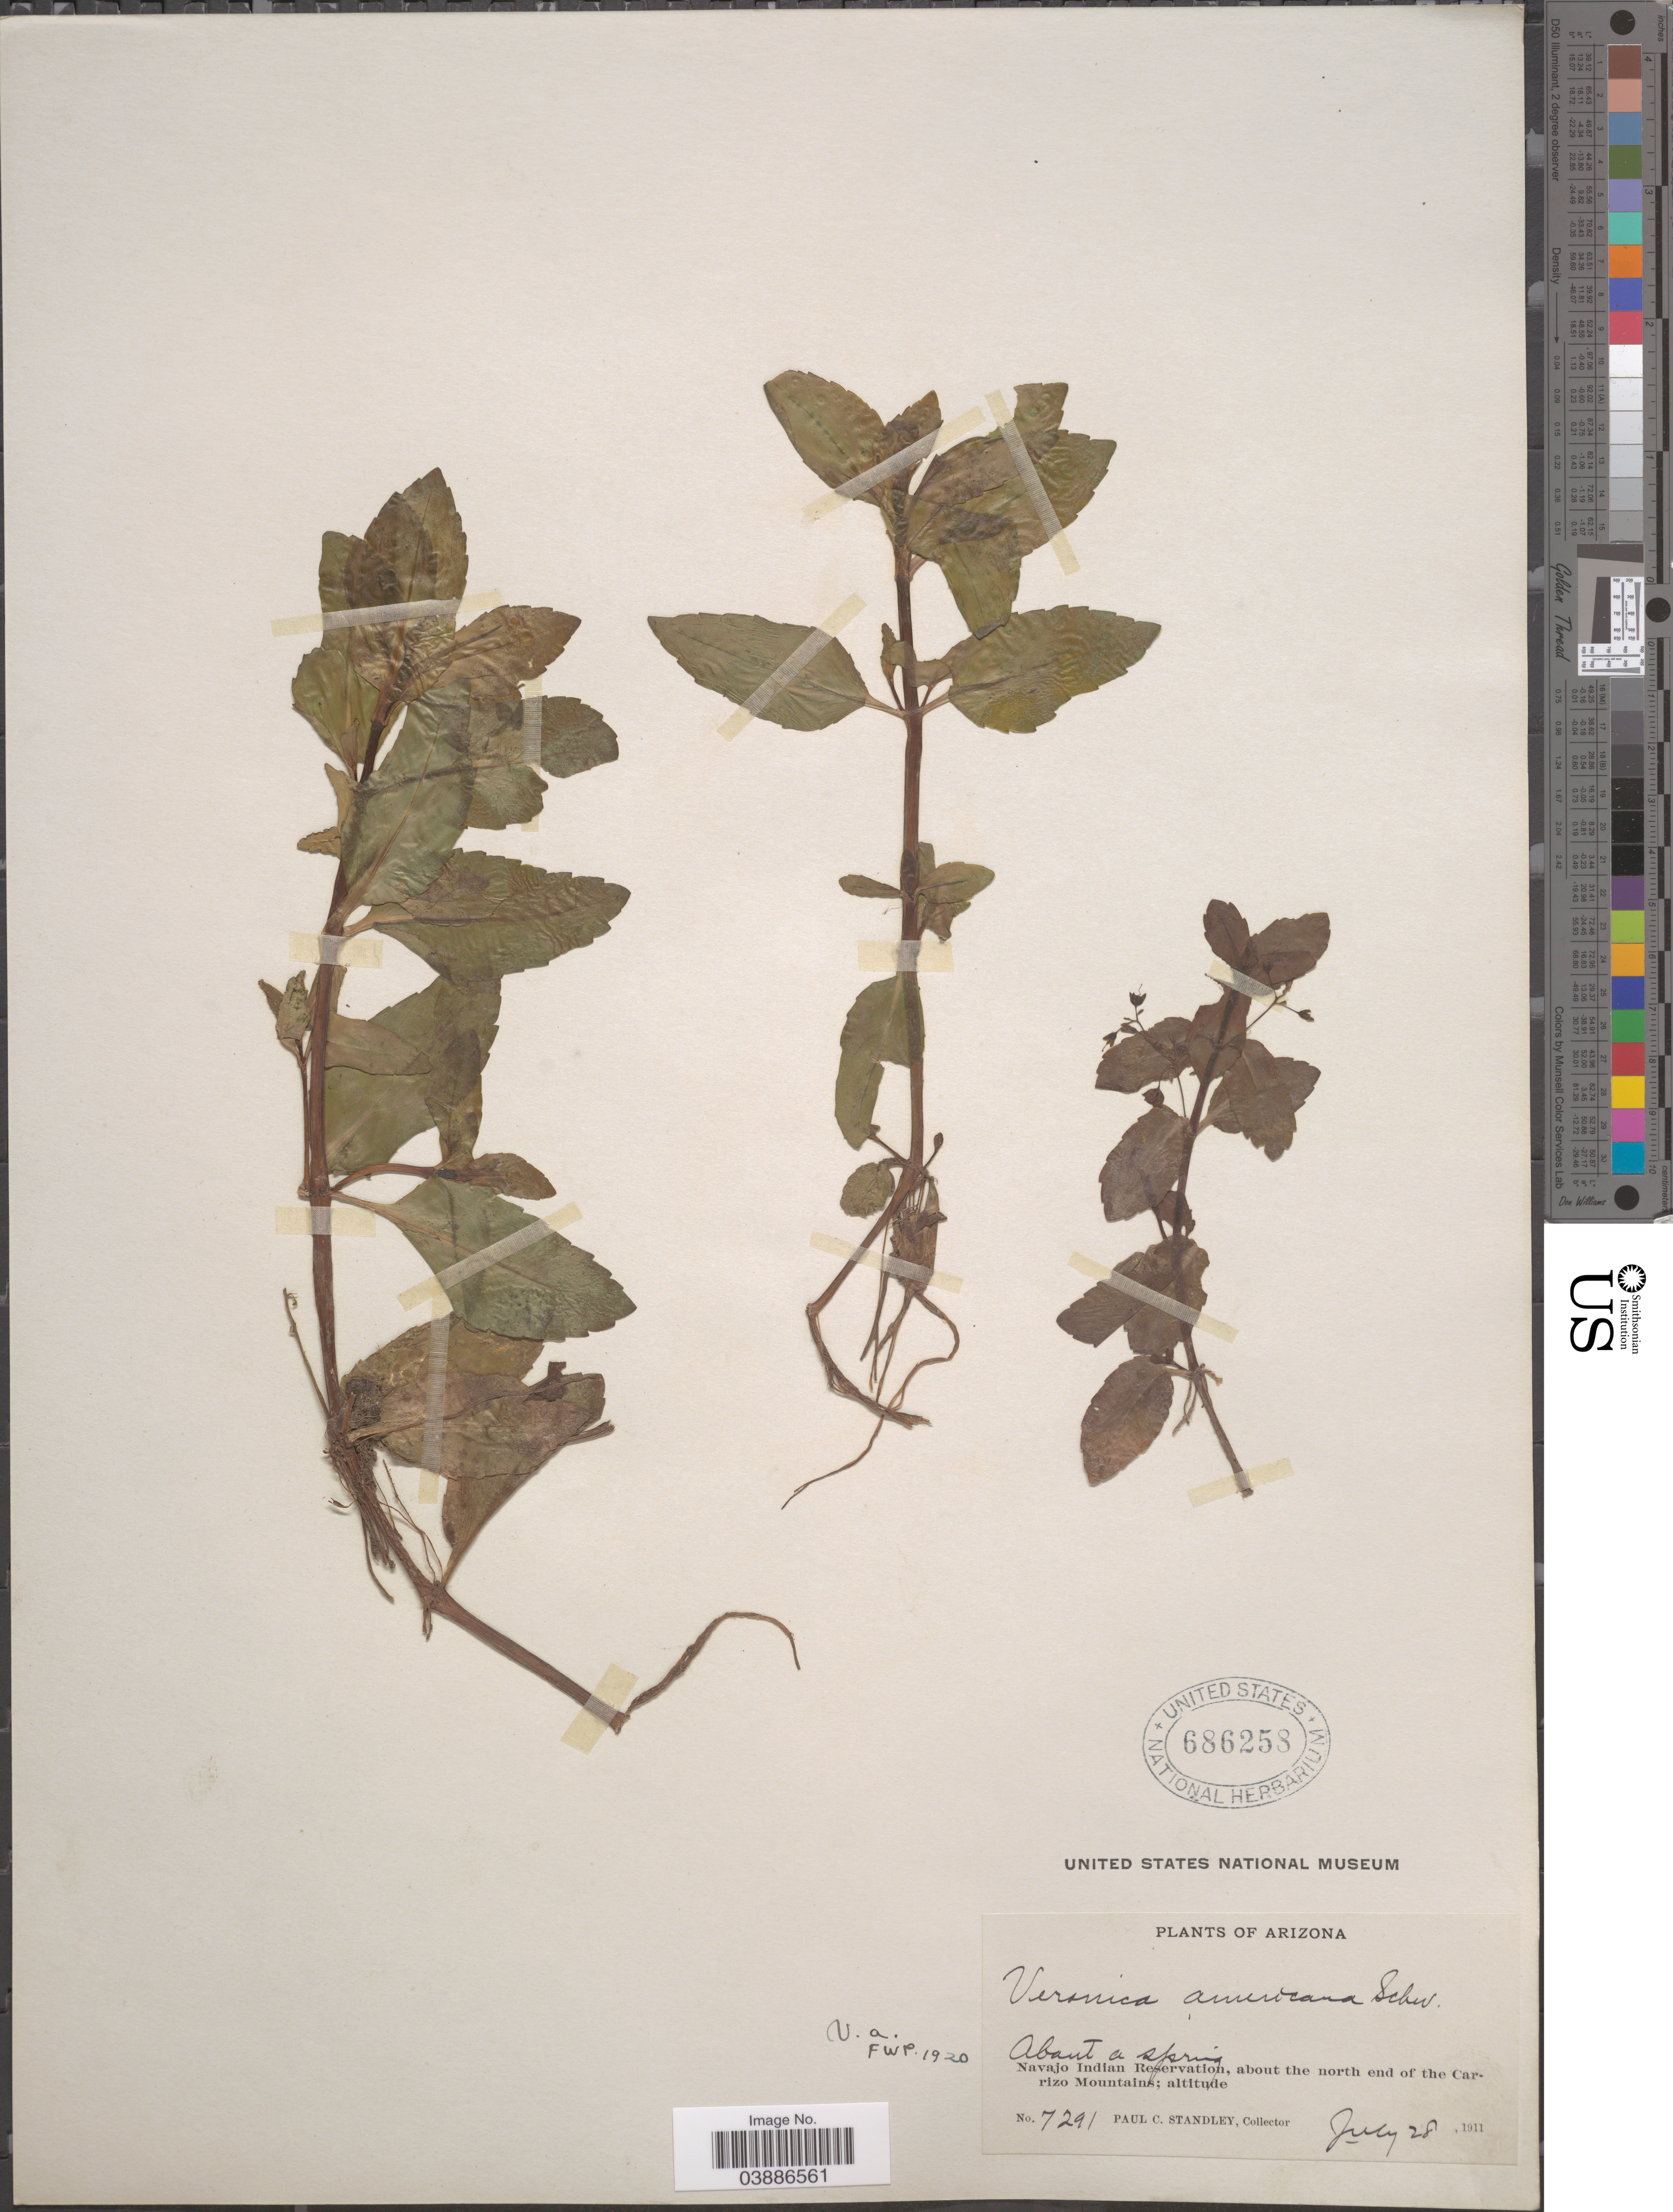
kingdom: Plantae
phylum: Tracheophyta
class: Magnoliopsida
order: Lamiales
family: Plantaginaceae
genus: Veronica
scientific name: Veronica americana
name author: Schwein. ex Benth.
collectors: P. C. Standley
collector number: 7291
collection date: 1911-07-28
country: United States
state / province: Arizona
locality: About a spring, Navajo Indian Reservation, about the north end of the Carrizo Mountains.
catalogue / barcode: US 686258